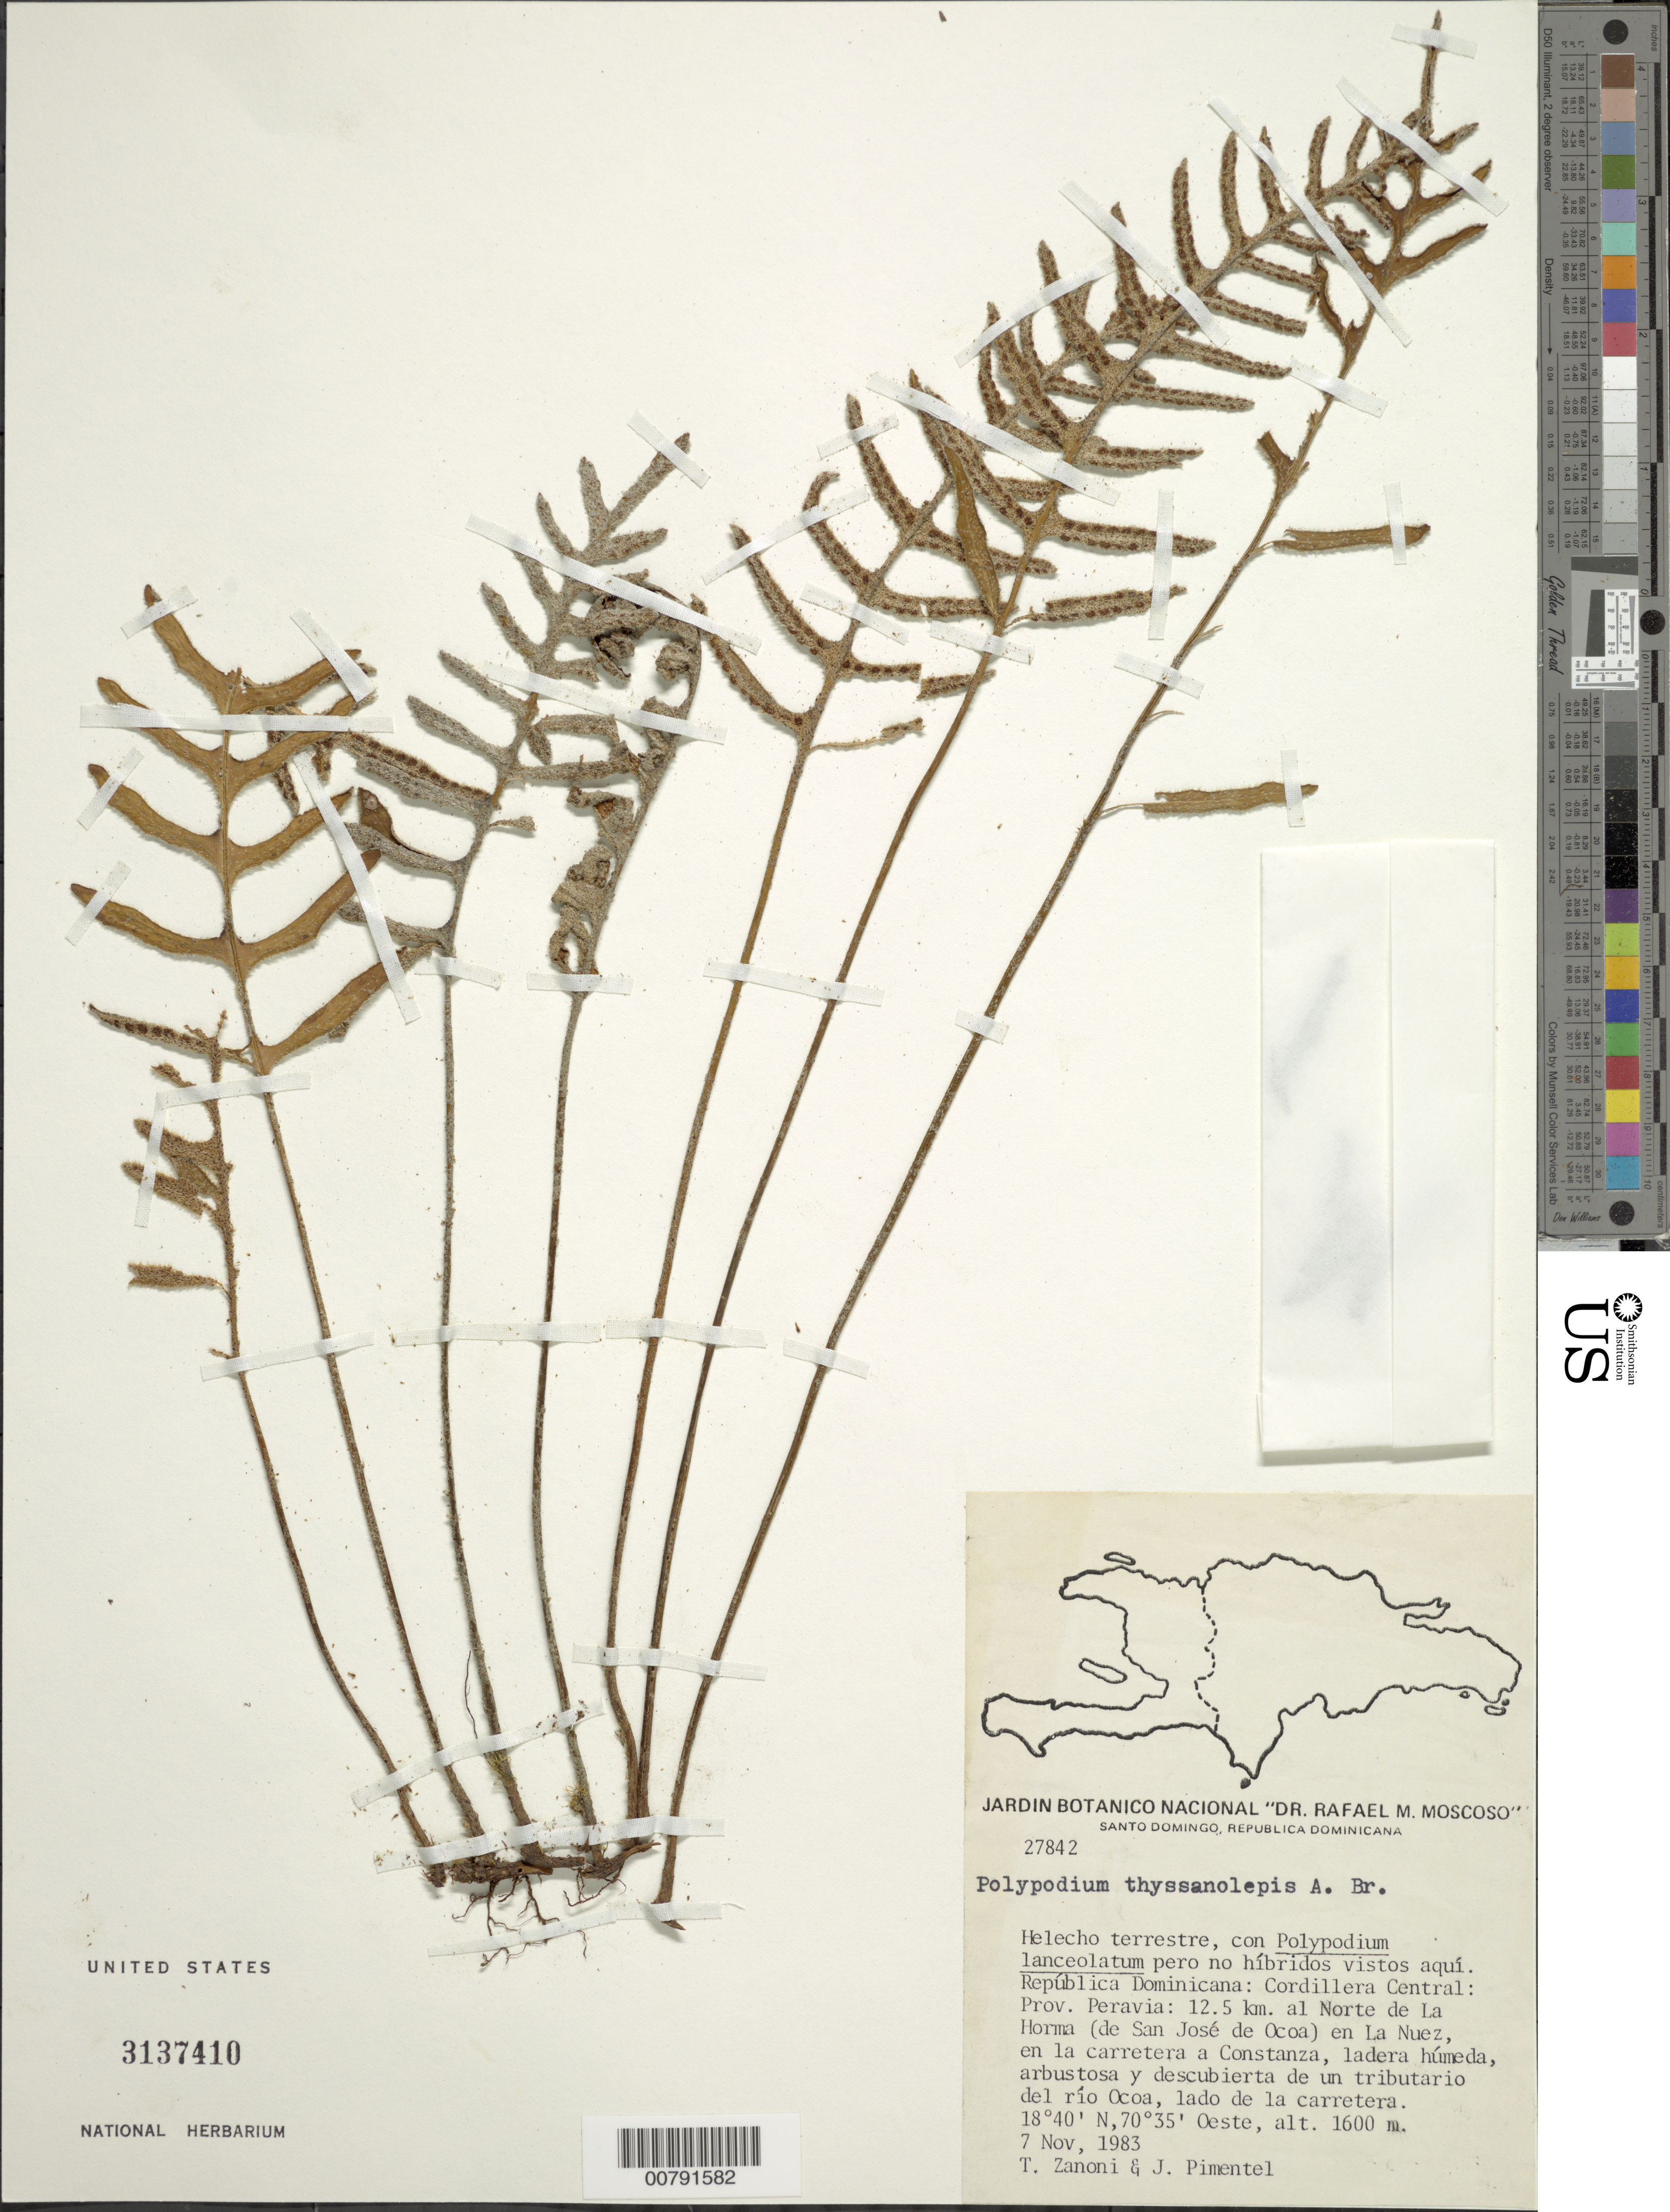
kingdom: Plantae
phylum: Tracheophyta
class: Polypodiopsida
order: Polypodiales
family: Polypodiaceae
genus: Pleopeltis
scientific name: Pleopeltis thyssanolepis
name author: (A. Braun ex Klotzsch) E.G. Andrews & Windham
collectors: T. A. Zanoni & J. Pimentel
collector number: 27842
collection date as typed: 07 Nov 1983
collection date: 1983-11-07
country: Dominican Republic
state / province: Peravia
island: Hispaniola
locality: Cordillera Central, 12.5 km N de la Horma (de San José de Ocoa) en La Nuez, en la carretera a Constanza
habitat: Ladera húmeda, arbustosa y descubierta de un tributario del río, lado de la carretera; con Polypodium lanceolatum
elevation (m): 1600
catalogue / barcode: US 3137410